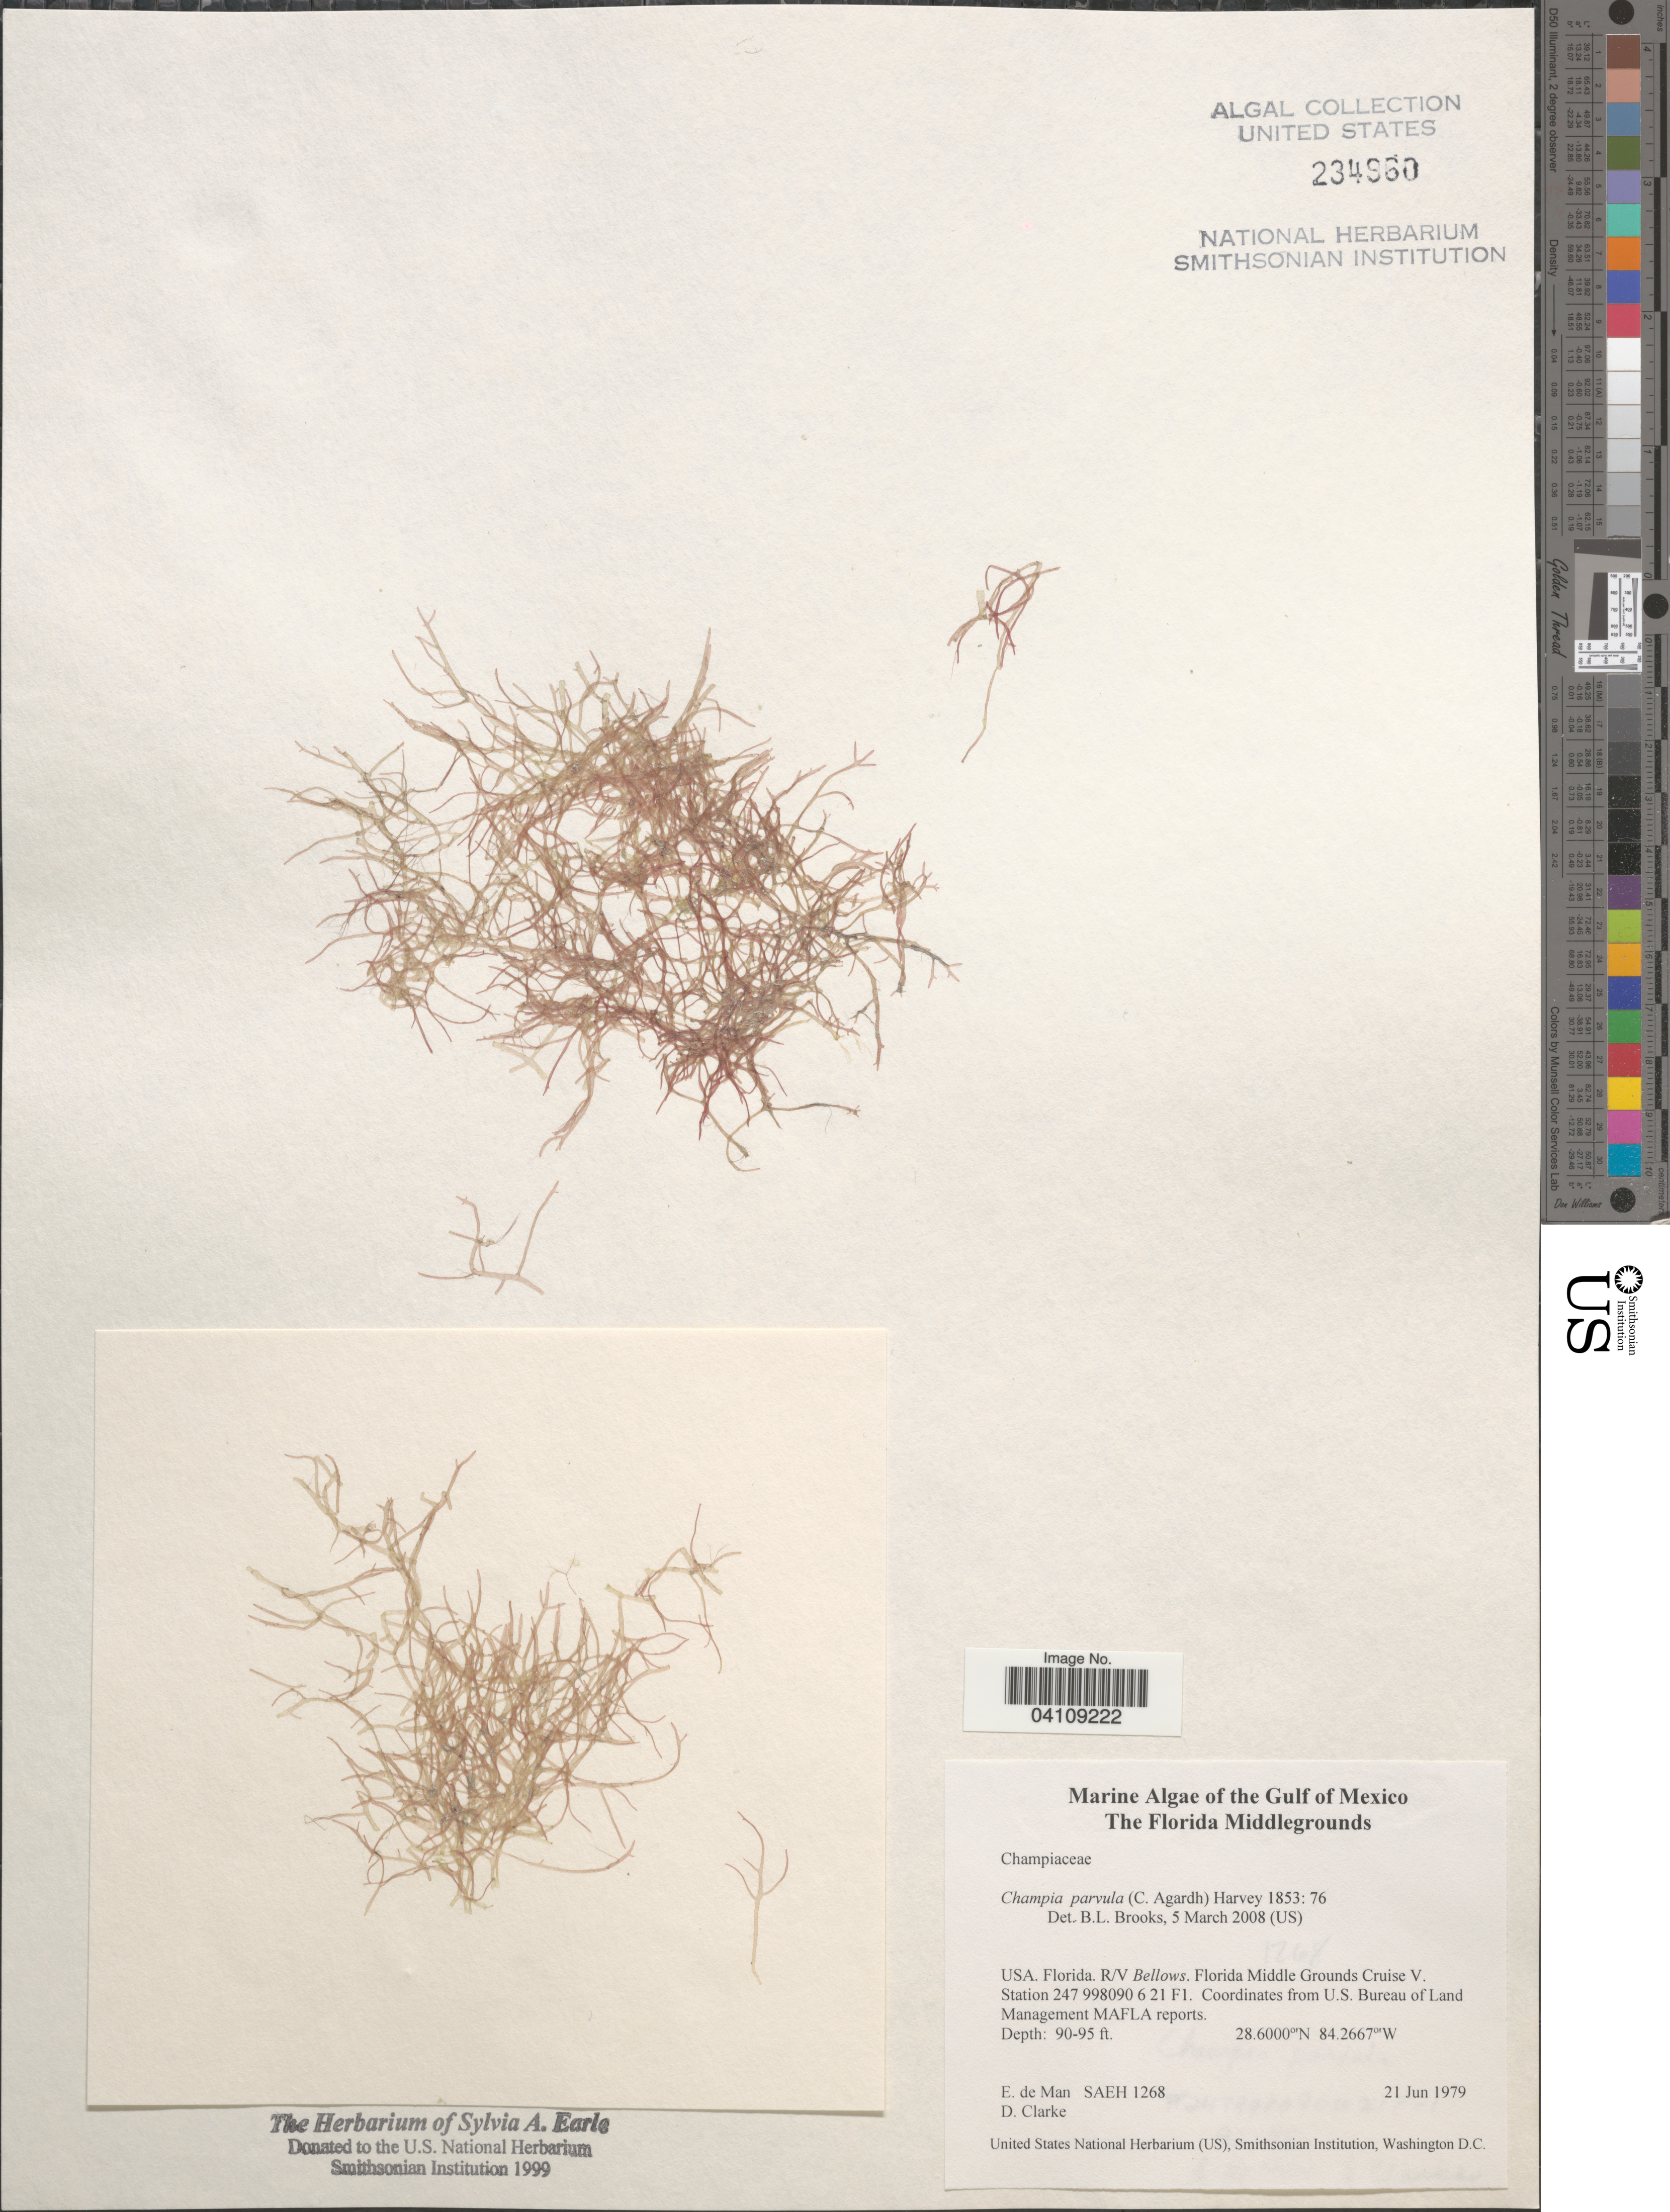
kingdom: Plantae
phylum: Rhodophyta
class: Florideophyceae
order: Rhodymeniales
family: Champiaceae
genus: Champia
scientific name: Champia parvula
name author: (C. Agardh) Harv.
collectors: E. de Man & D. Clarke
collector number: SAEH 1268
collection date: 1979-06-21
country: United States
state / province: Florida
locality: Gulf of Mexico. The Florida Middlegrounds. Florida. R/V Bellows. Florida Middle Grounds Cruise V. Station 247 998090 6 21 F1.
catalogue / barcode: US 234960